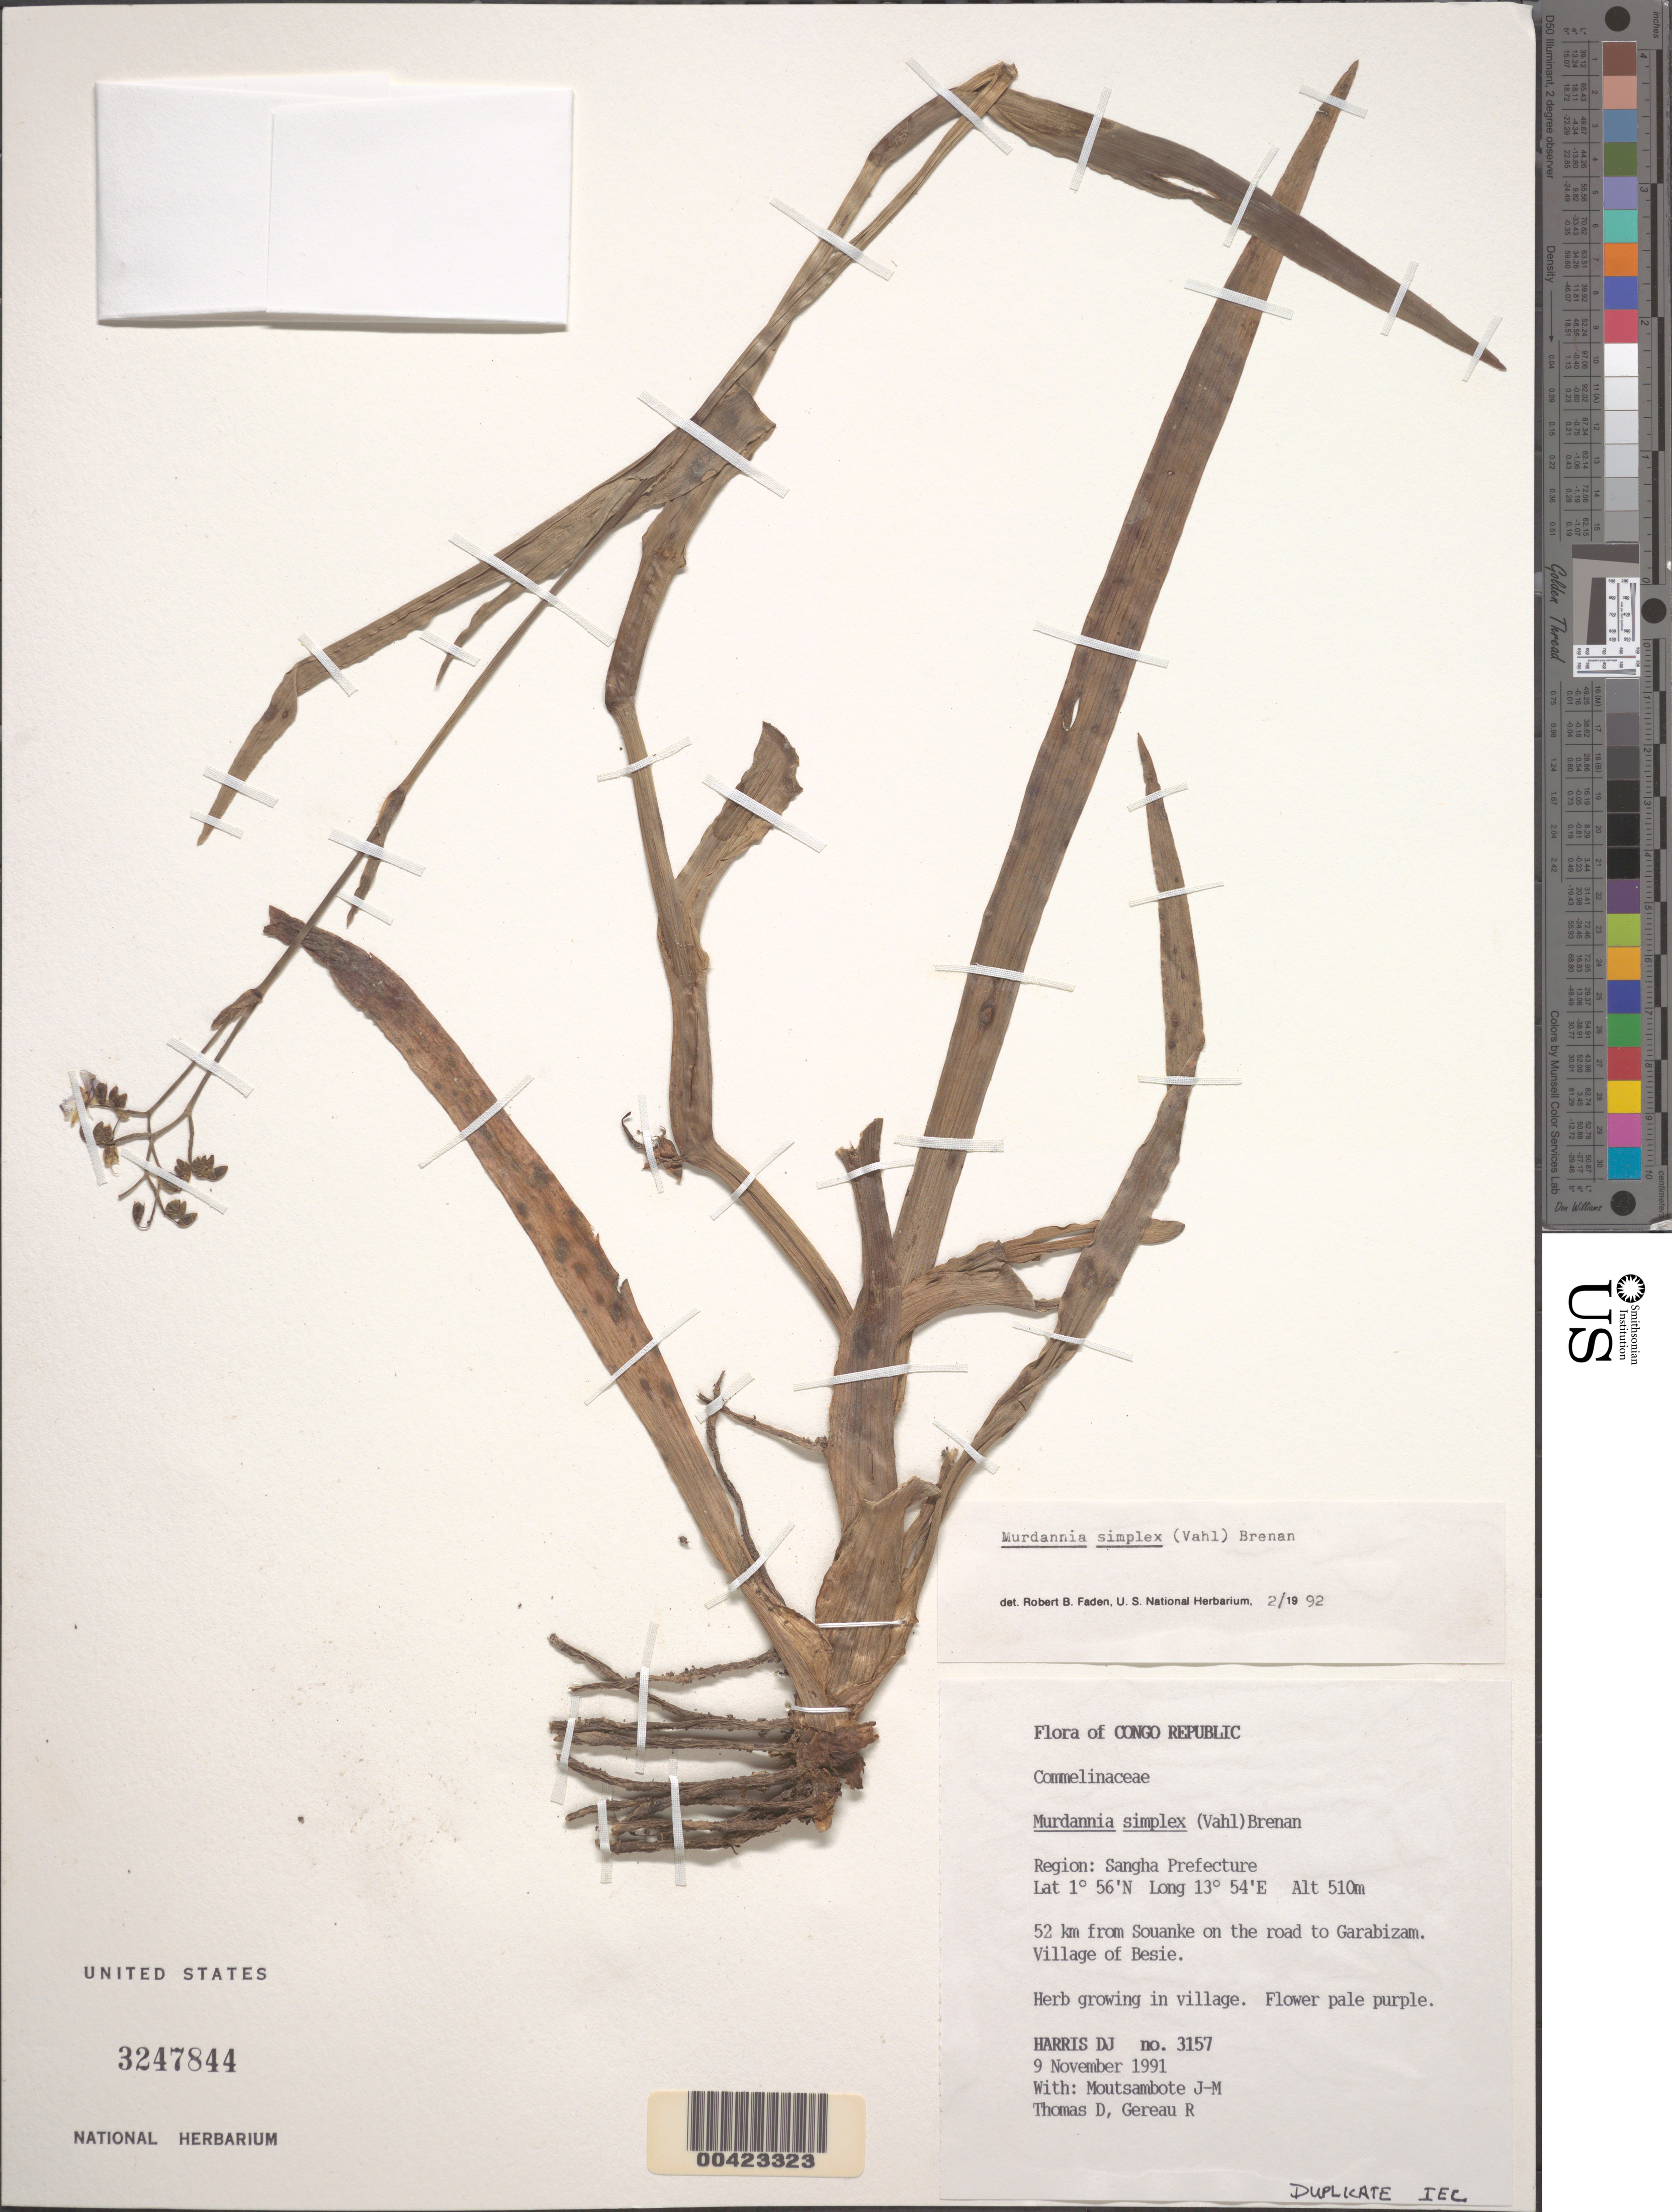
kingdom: Plantae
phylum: Tracheophyta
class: Liliopsida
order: Commelinales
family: Commelinaceae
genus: Murdannia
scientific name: Murdannia simplex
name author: (Vahl) Brenan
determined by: Faden, Robert B., (US), Smithsonian Institution - National Museum of Natural History (UNITED STATES)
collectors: D. J. Harris, J. Moutsambote, D. Thomas & R. E. Gereau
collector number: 3157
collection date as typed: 09 Nov 1991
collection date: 1991-11-09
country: Congo, Republic of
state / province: Sangha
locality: Souanke on road to Garabinzam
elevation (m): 510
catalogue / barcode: US 3247833